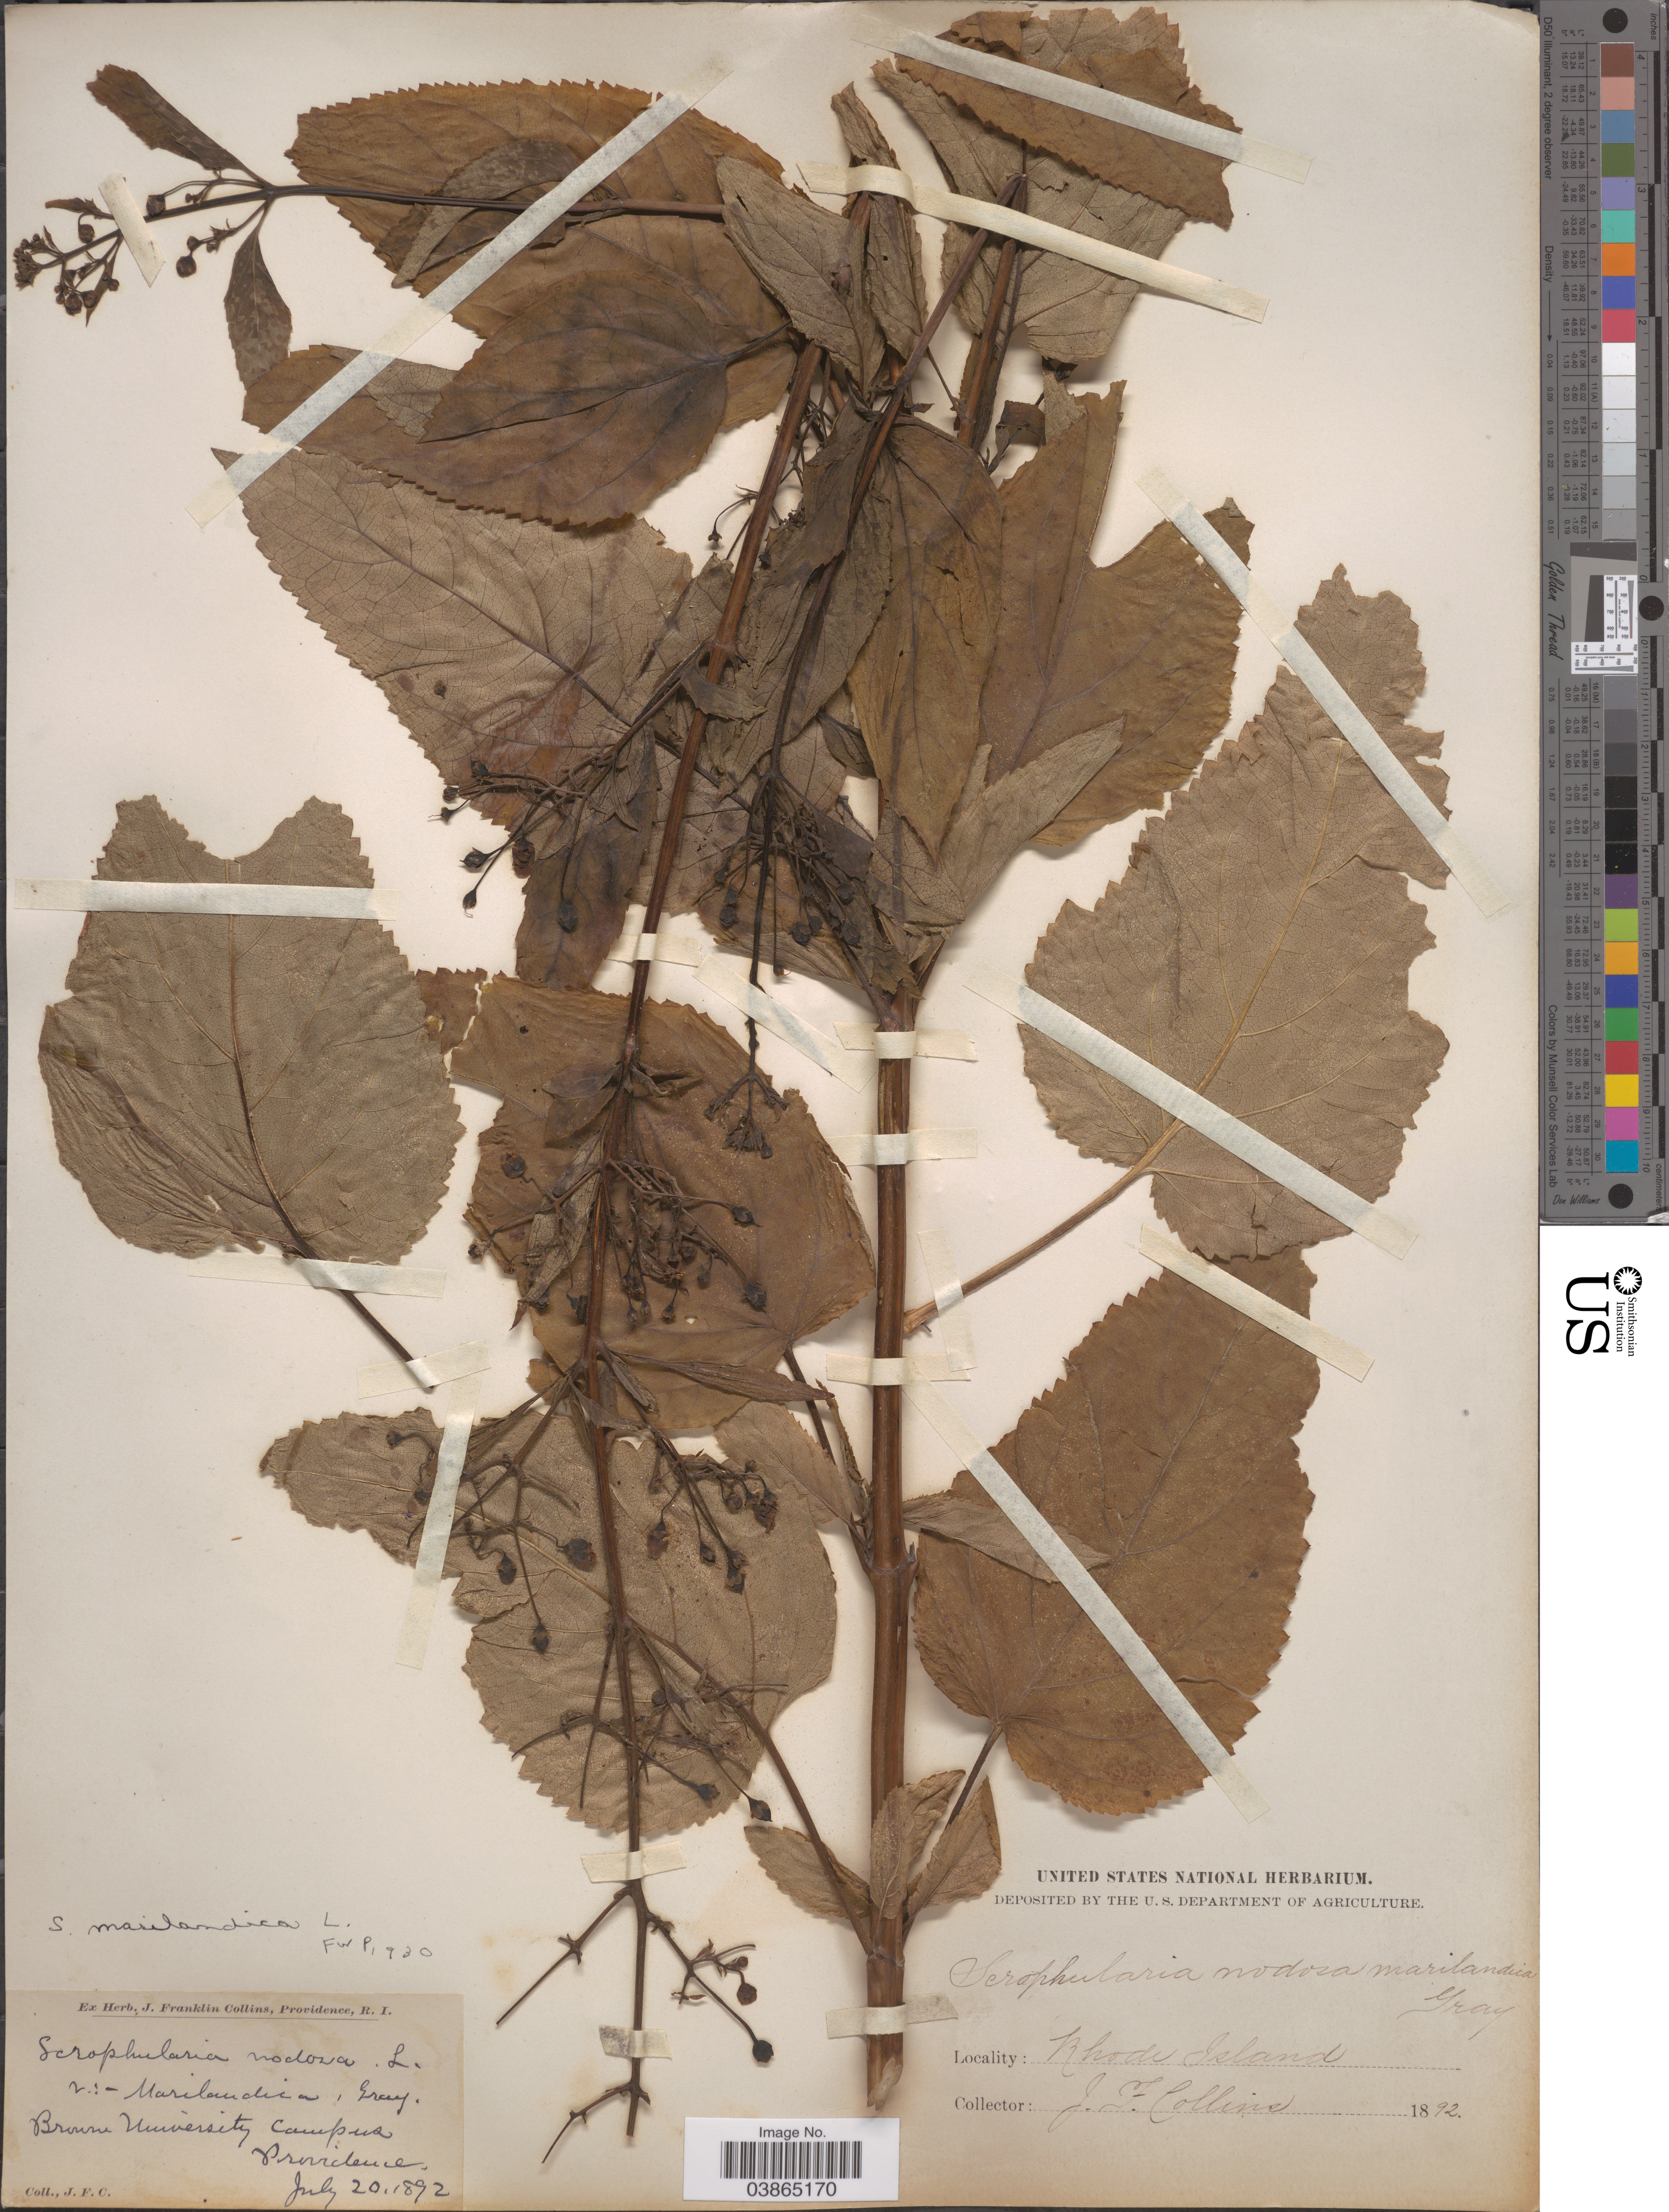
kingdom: Plantae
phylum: Tracheophyta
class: Magnoliopsida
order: Lamiales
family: Scrophulariaceae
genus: Scrophularia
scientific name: Scrophularia marilandica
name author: L.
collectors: J. Collins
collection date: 1892-07-20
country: United States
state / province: Rhode Island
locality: Brown University Campus. Providence.